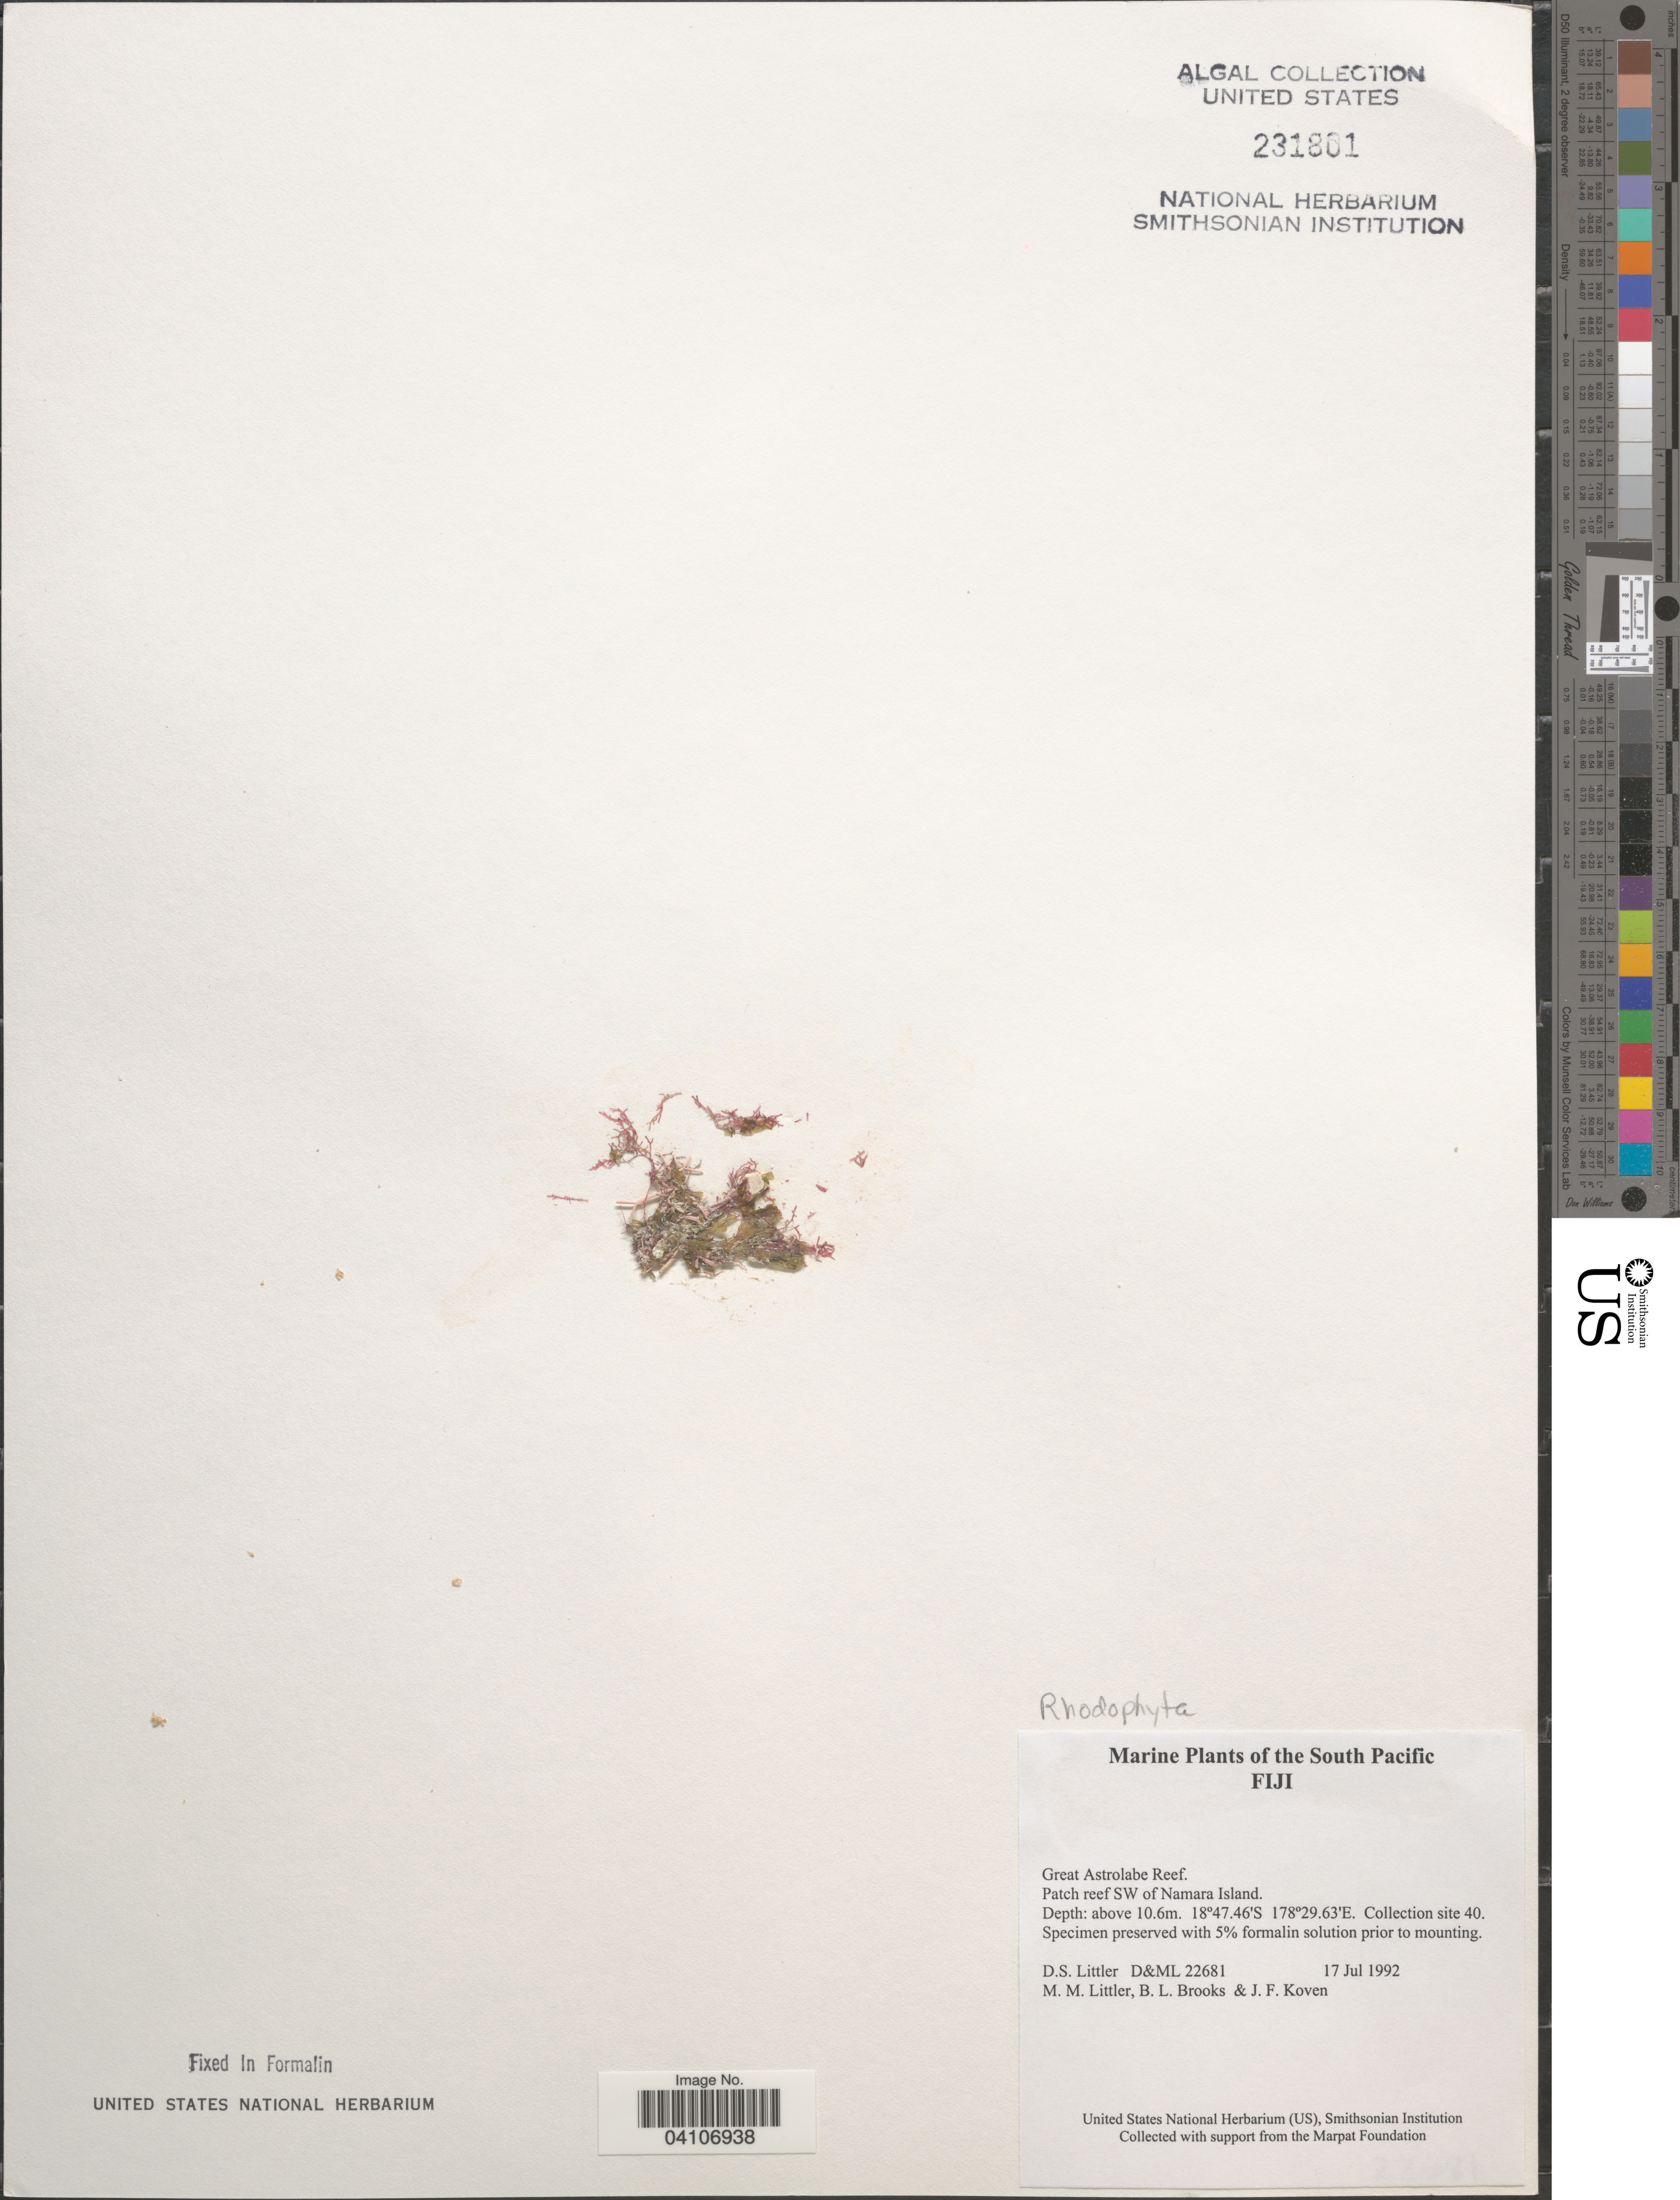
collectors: D. S. Littler, B. Brooks & J. Koven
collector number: D&ML22681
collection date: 1992-07-17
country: Fiji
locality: Great Astrolabe Reef. Patch reef SW of Namara Island. Collection site 40.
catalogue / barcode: US 231801